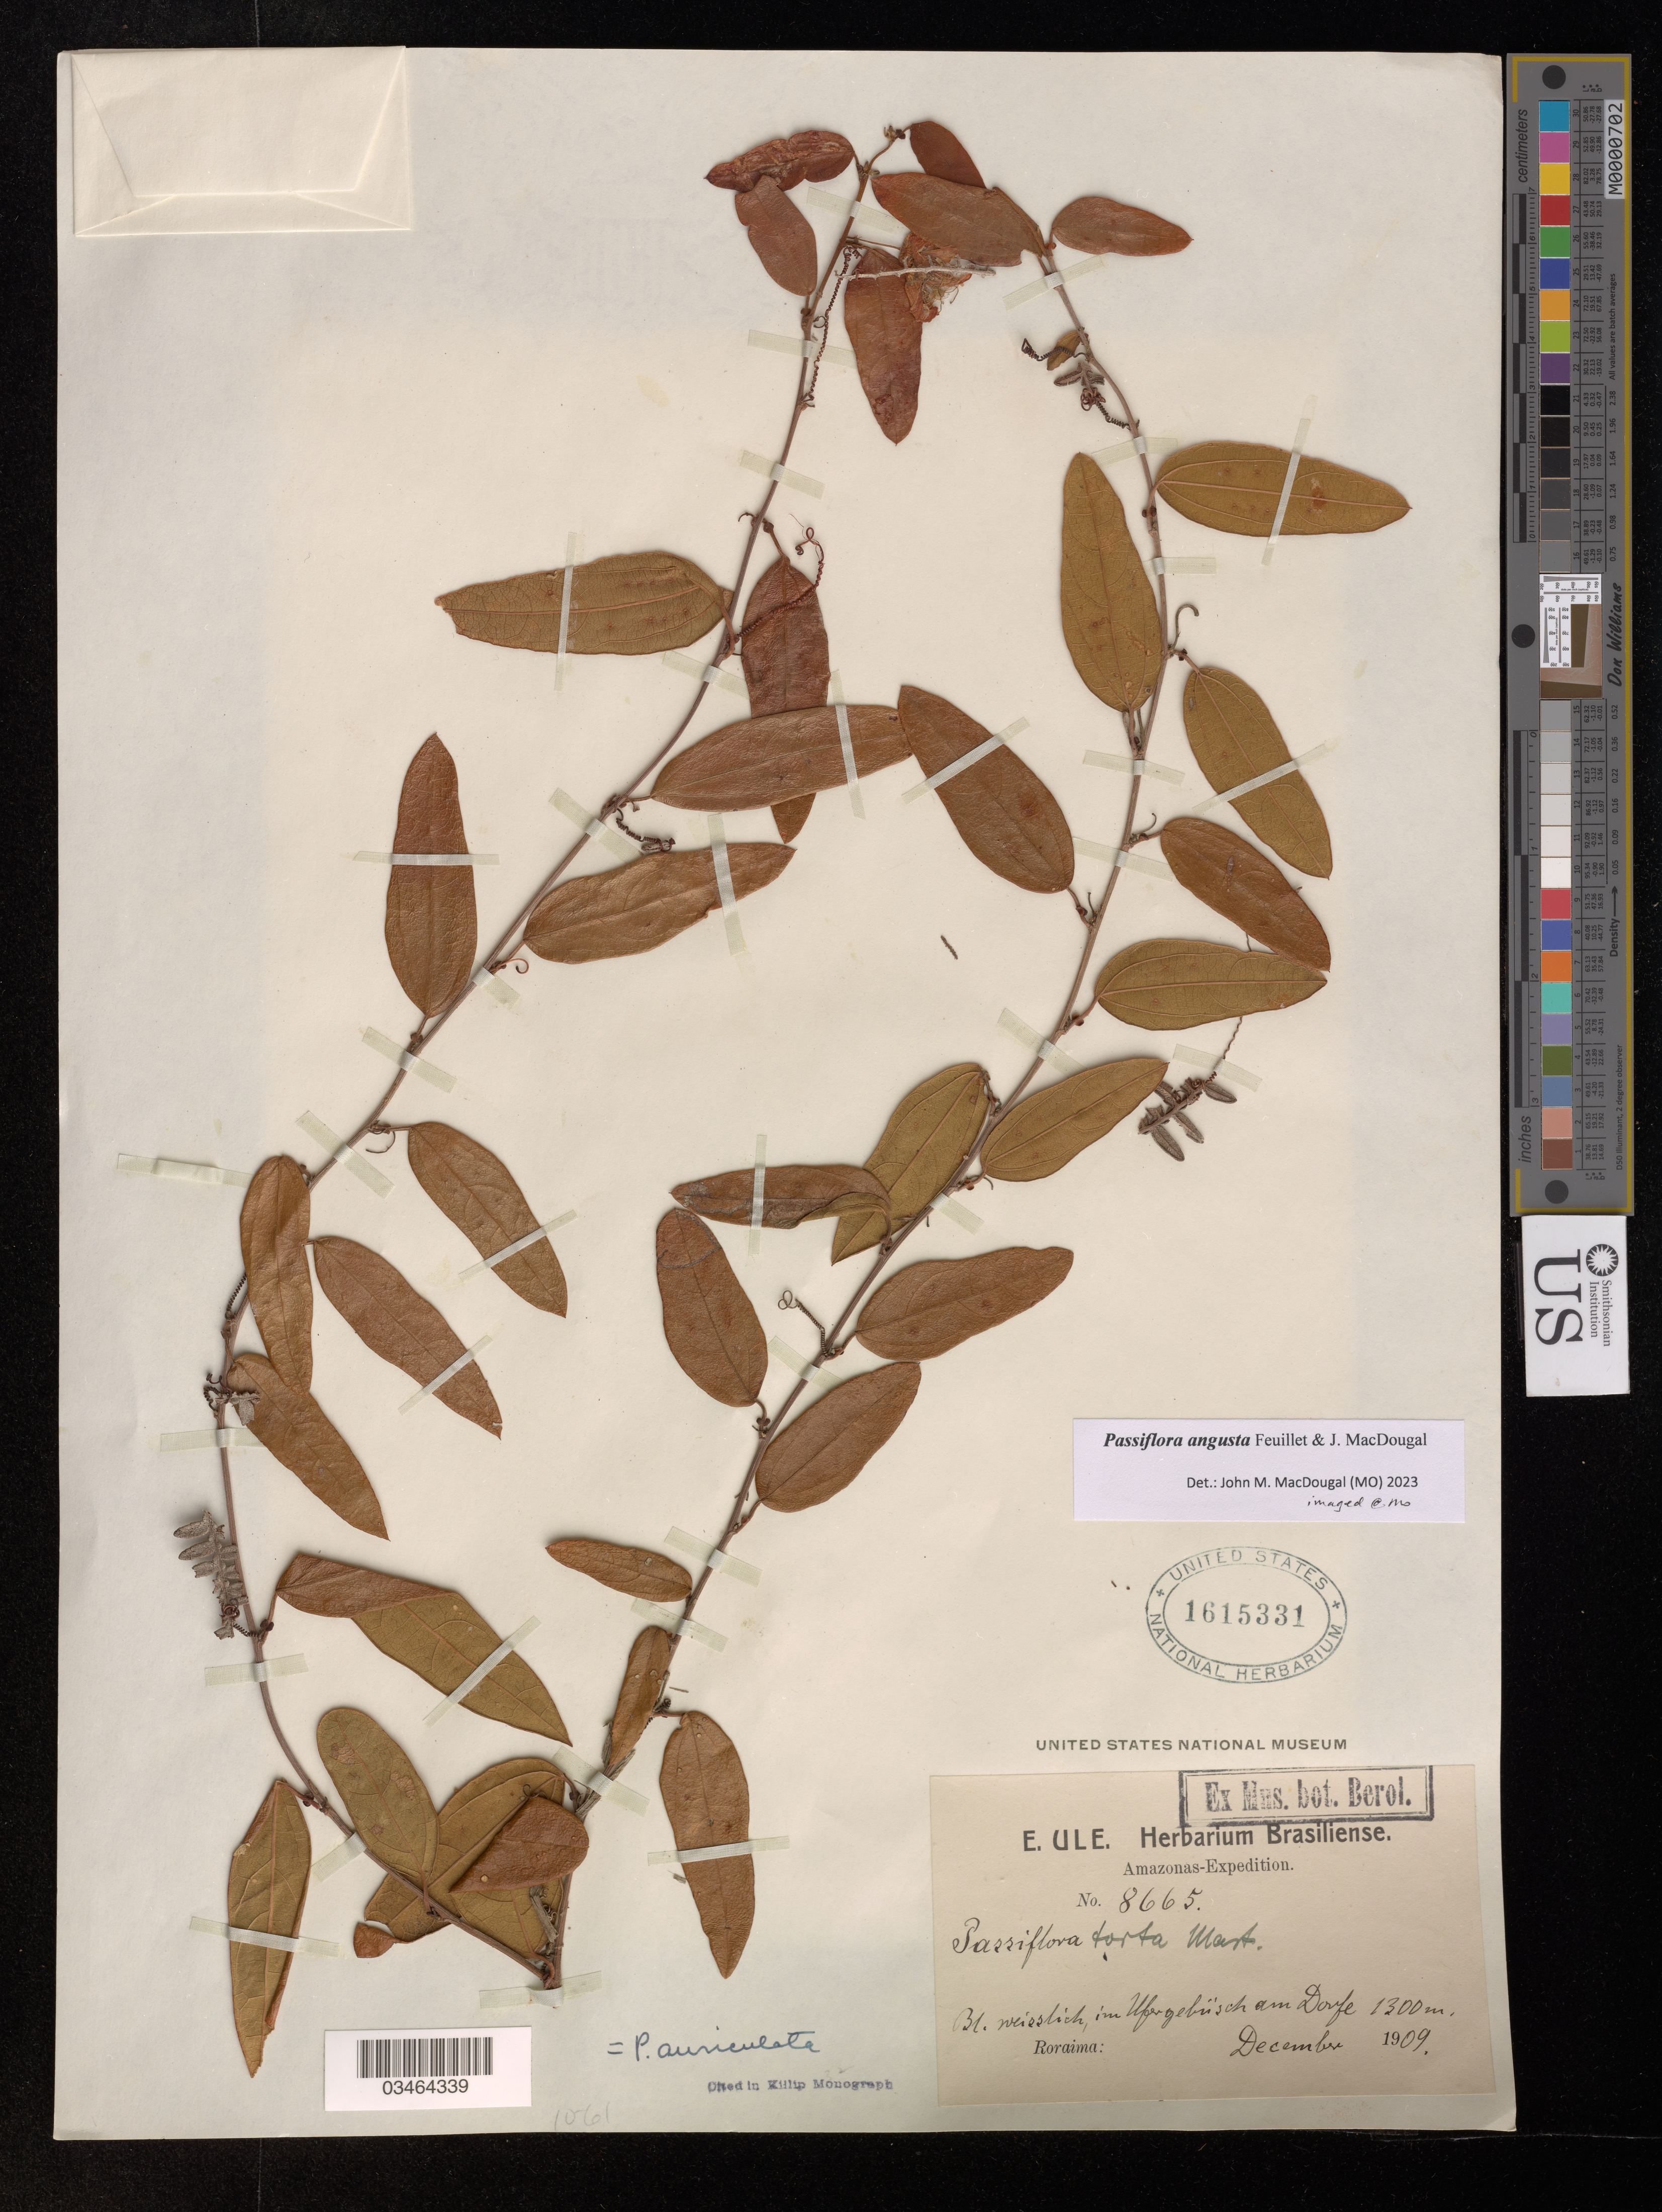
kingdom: Plantae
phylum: Tracheophyta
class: Magnoliopsida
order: Malpighiales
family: Passifloraceae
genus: Passiflora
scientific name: Passiflora angusta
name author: Feuillet & J.M. MacDougal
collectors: E. Ule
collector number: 8665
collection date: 1909-12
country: Brazil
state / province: Roraima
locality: Amazonas. Bl. weisslich, im Ufergebüsch am Dorfe.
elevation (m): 1300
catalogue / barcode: US 1615331